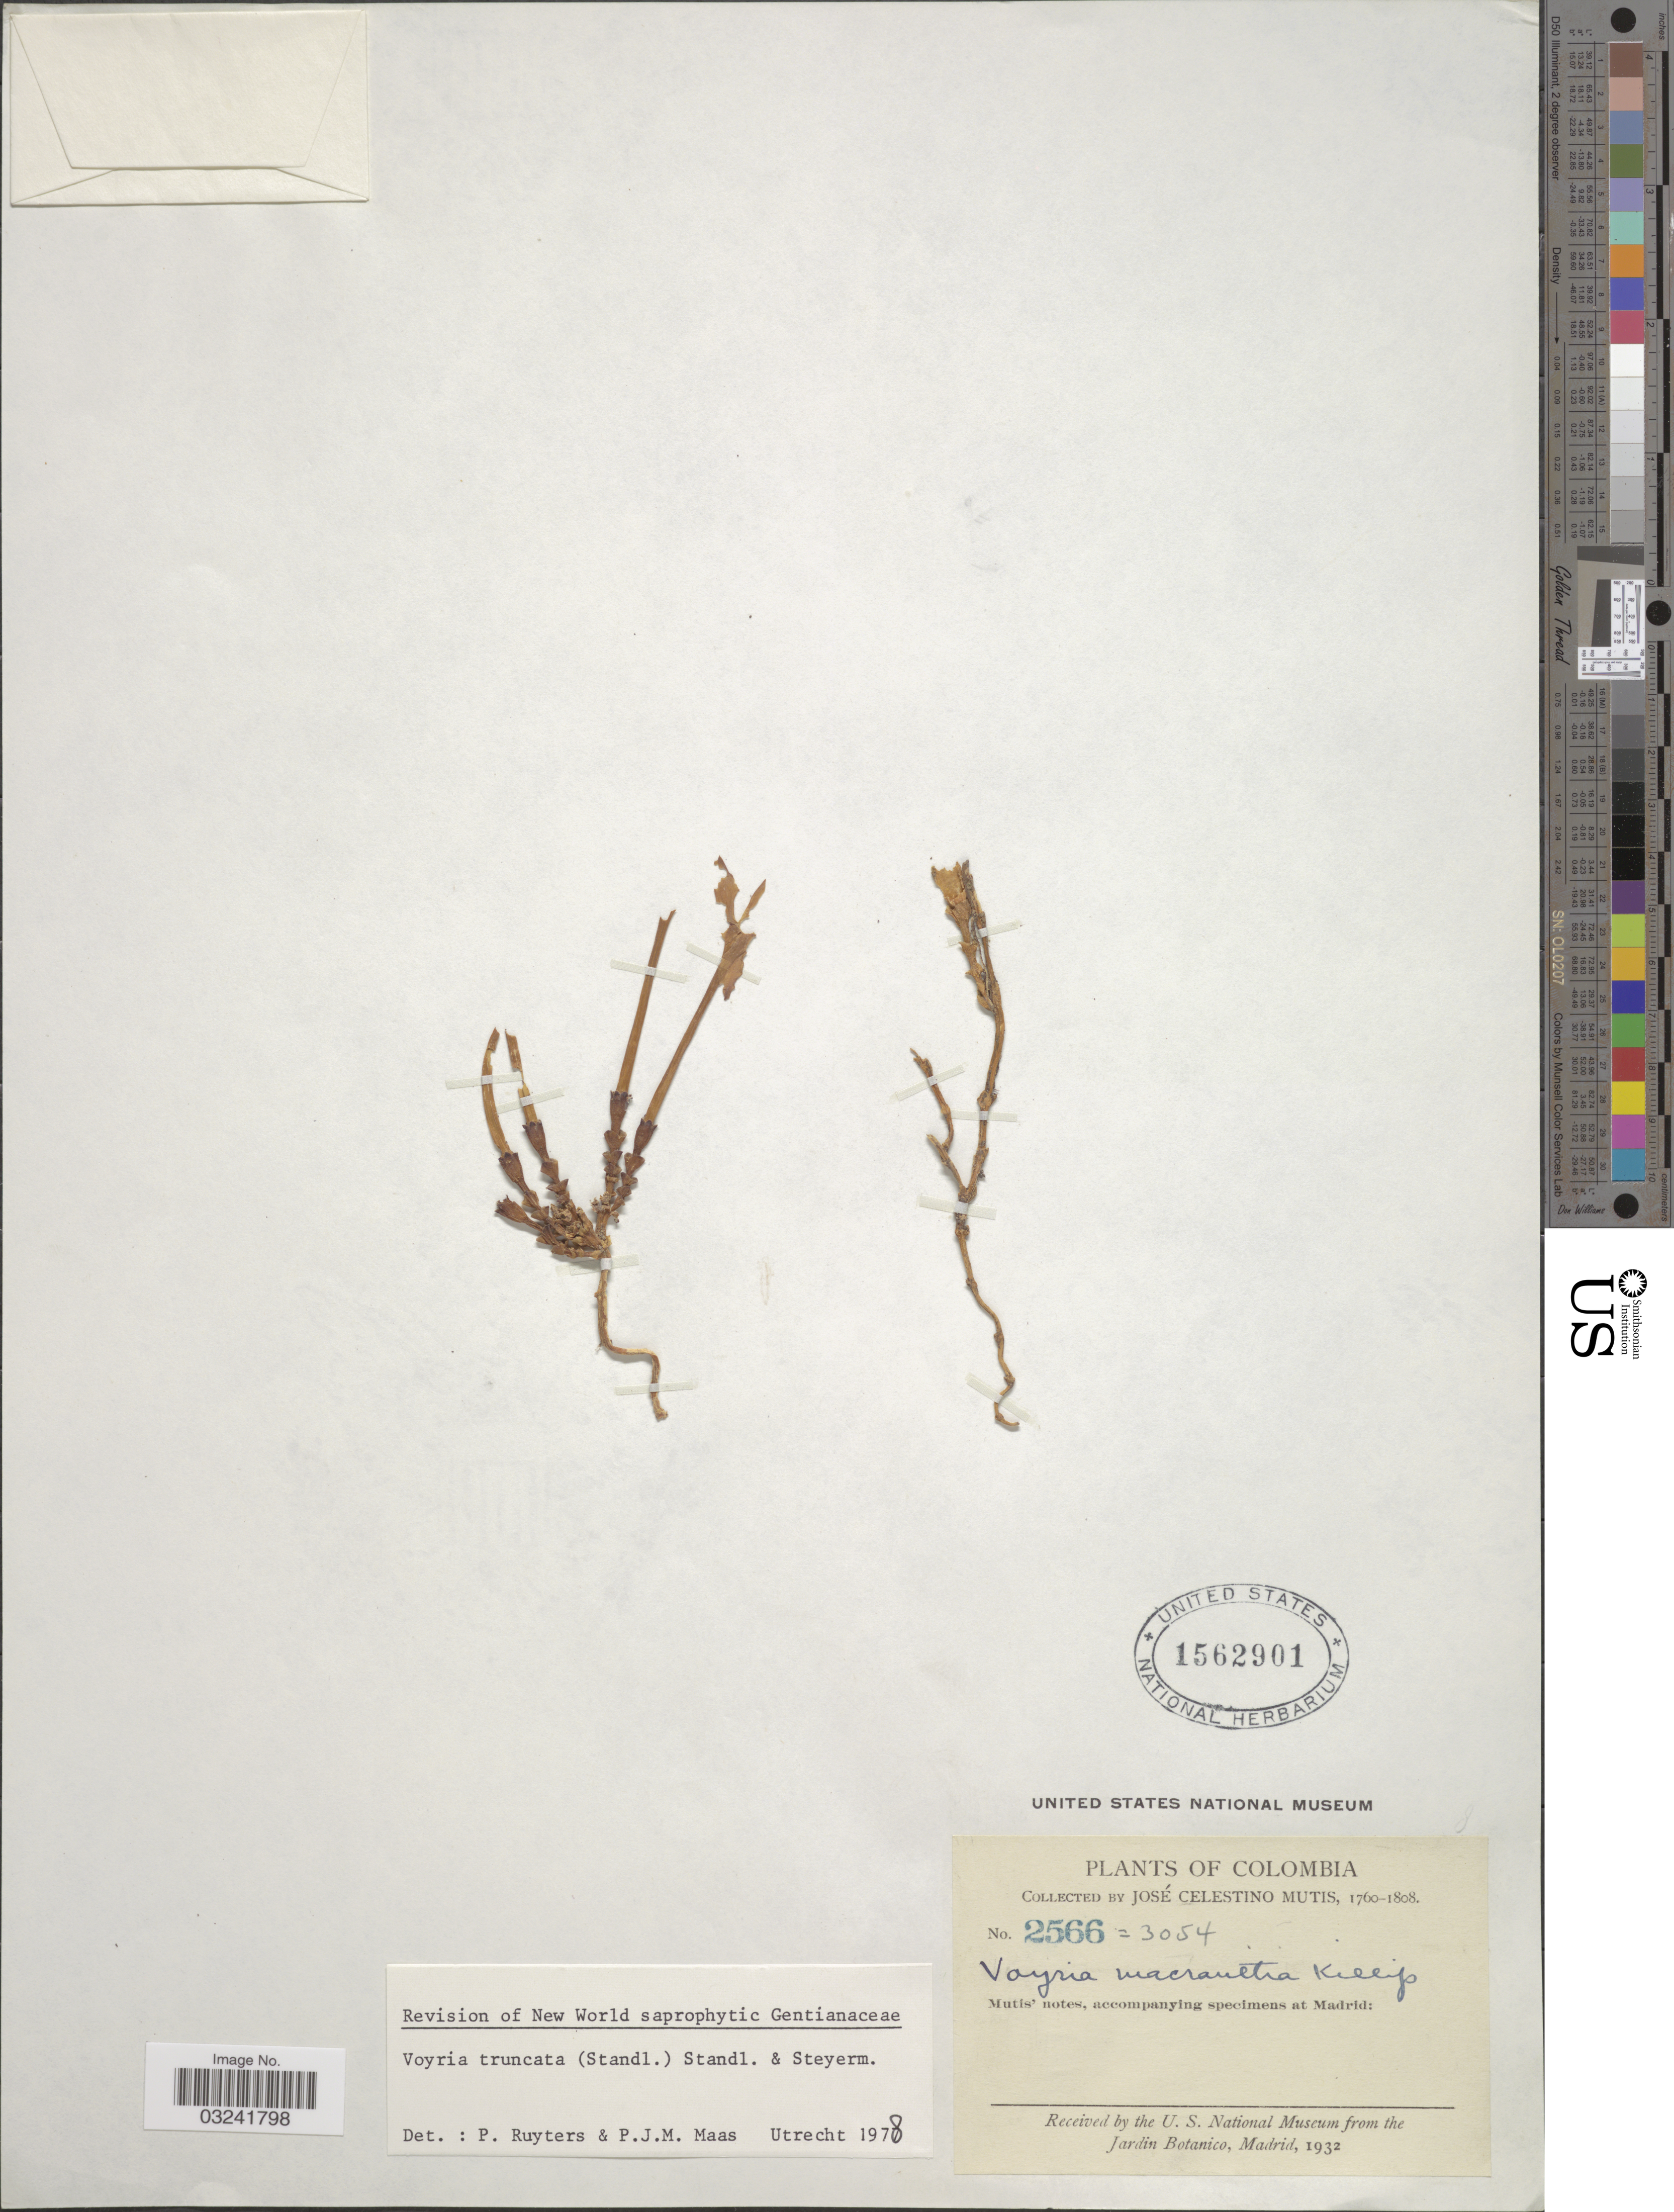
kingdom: Plantae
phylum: Tracheophyta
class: Magnoliopsida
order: Gentianales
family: Gentianaceae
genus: Voyria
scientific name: Voyria truncata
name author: (Standl.) Standl. & Steyerm.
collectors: J. C. B. Mutis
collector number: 2566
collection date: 1760/1808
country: Colombia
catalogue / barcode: US 1562901